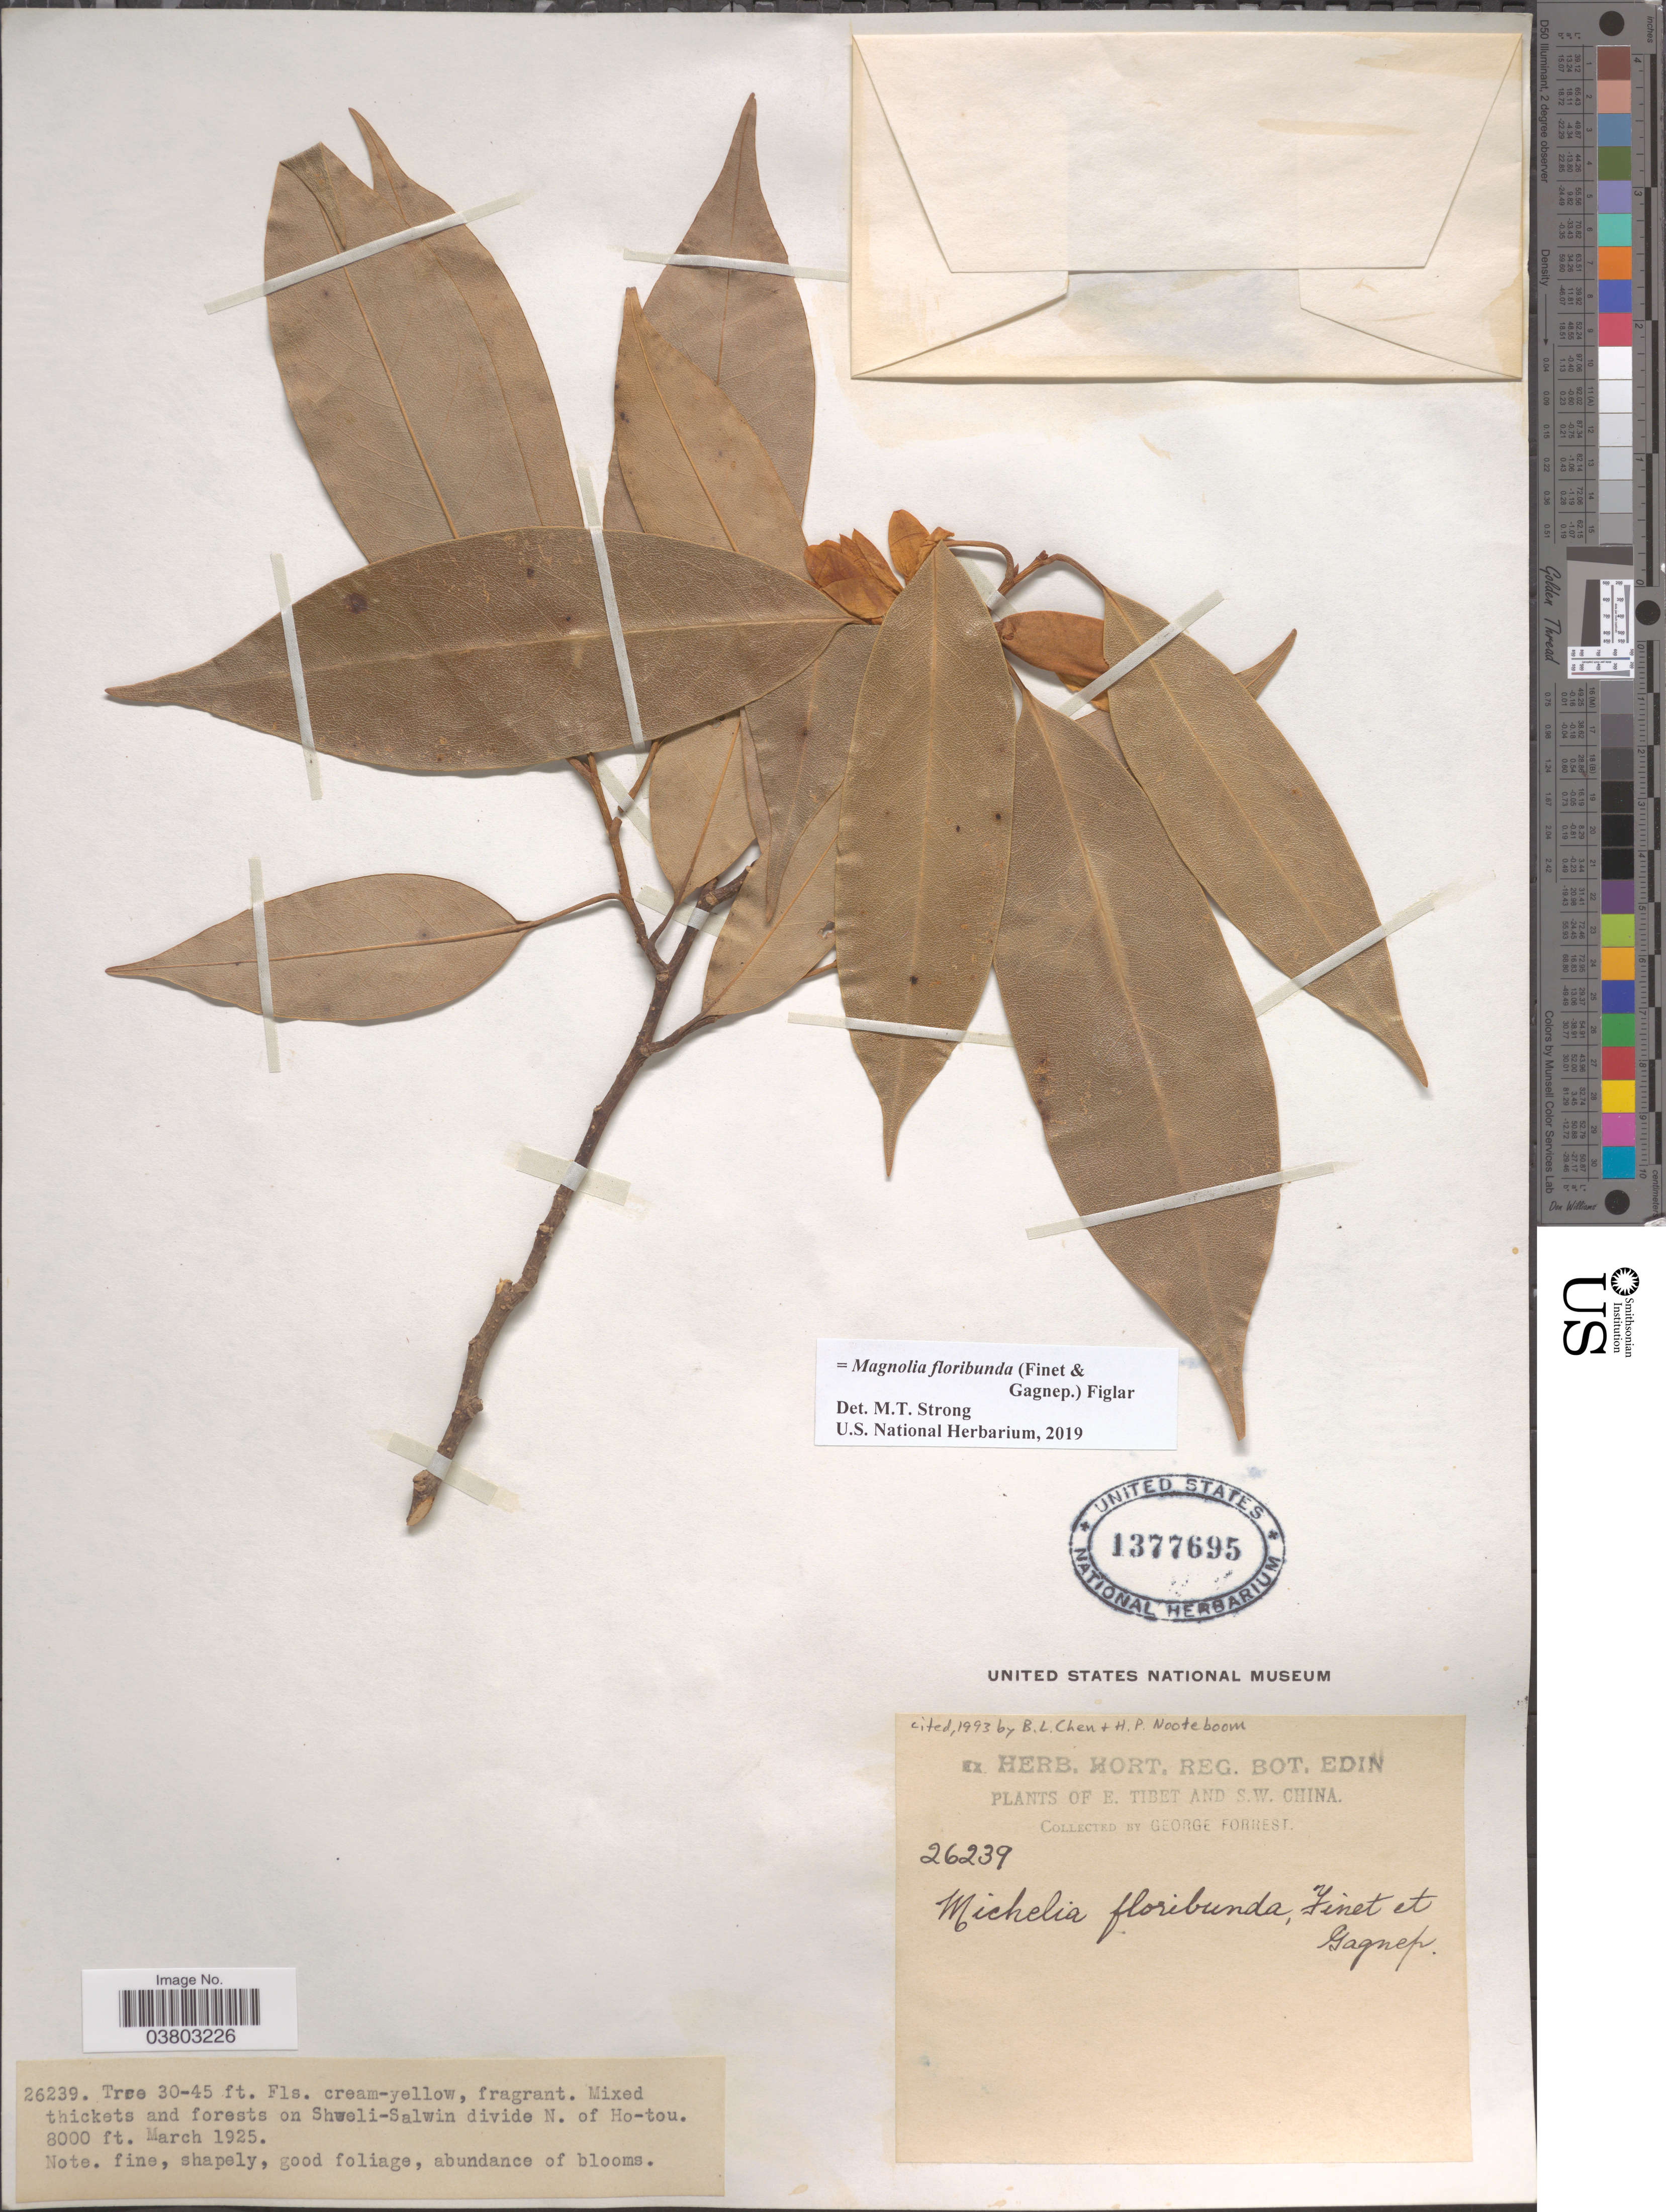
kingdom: Plantae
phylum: Tracheophyta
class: Magnoliopsida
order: Magnoliales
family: Magnoliaceae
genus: Magnolia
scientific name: Magnolia floribunda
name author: (Finet & Gagnep.) Figlar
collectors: G. Forrest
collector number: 26239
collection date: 1925-03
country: China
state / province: Xizang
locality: E. Tibet and S.W. China. On Shweli-Salwin divide N. of Ho-tou.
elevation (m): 2438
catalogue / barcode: US 1377695